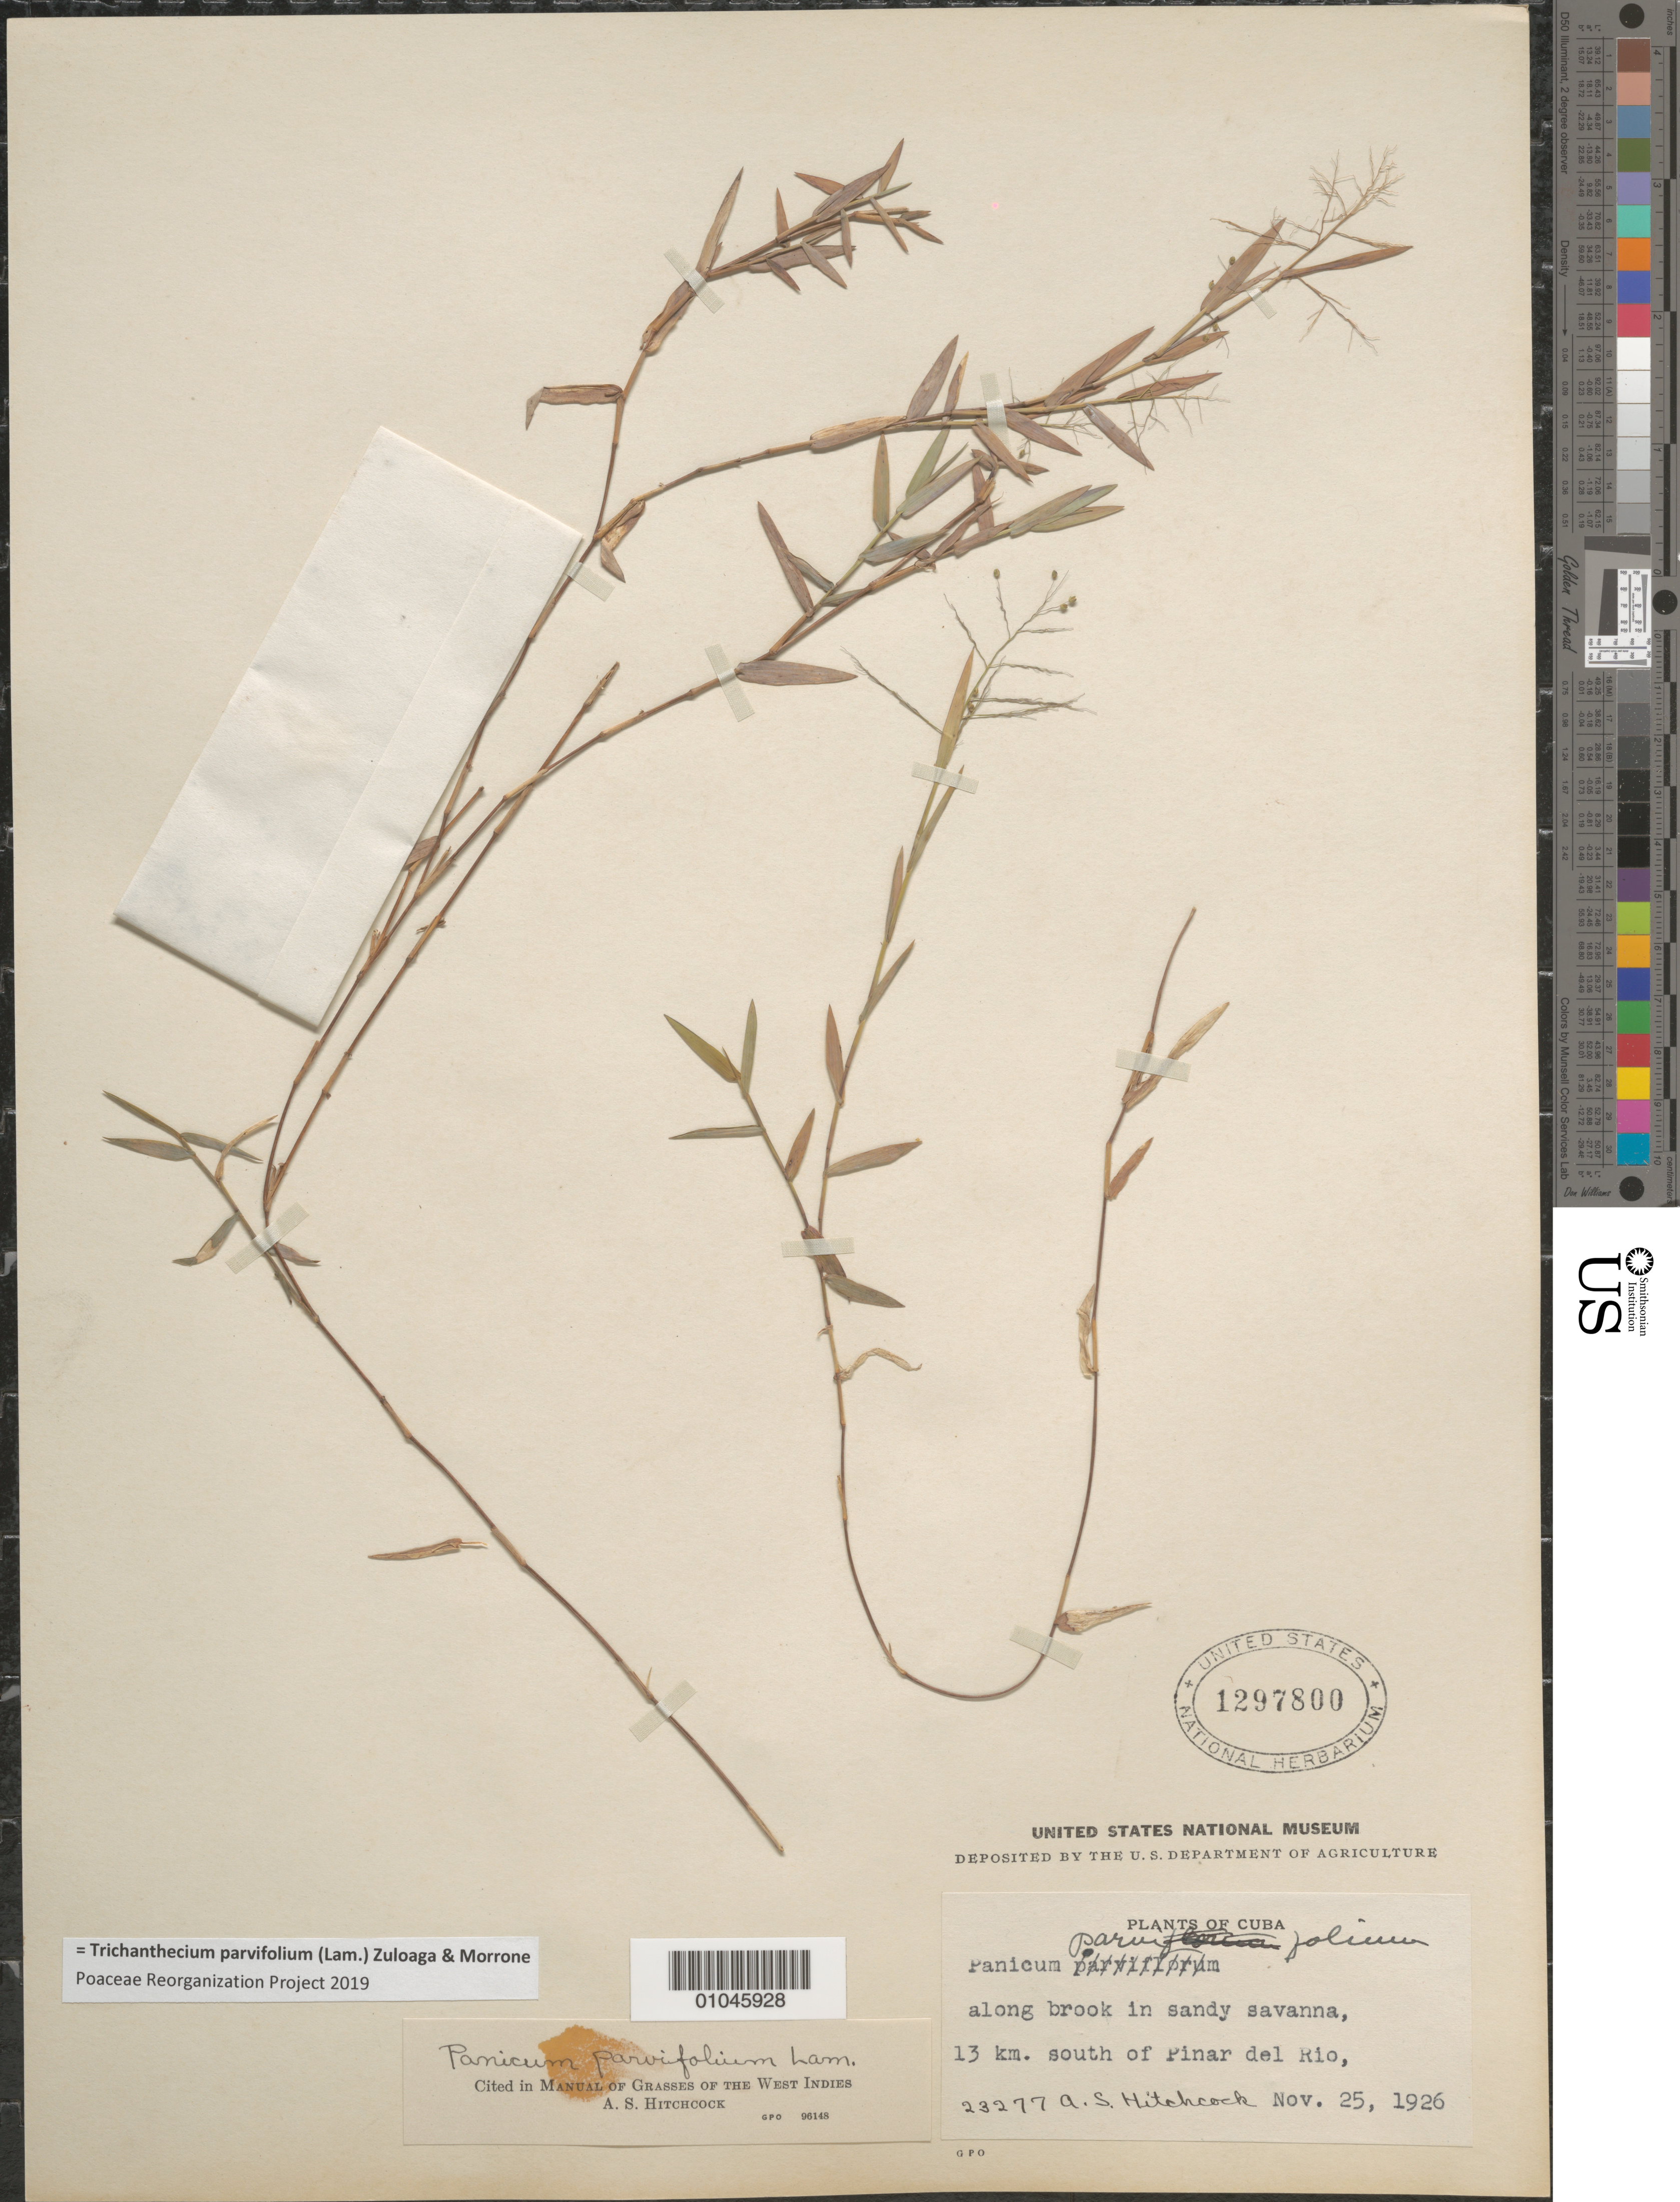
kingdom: Plantae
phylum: Tracheophyta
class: Liliopsida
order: Poales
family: Poaceae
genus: Panicum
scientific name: Panicum parvifolium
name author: Lam.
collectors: A. S. Hitchcock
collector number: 23277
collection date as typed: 25 Nov 1926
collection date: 1926-11-25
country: Cuba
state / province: Pinar del Rio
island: Cuba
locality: Along brook in sandy savanna, 13km S of Pinar Del Rio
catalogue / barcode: US 1297800